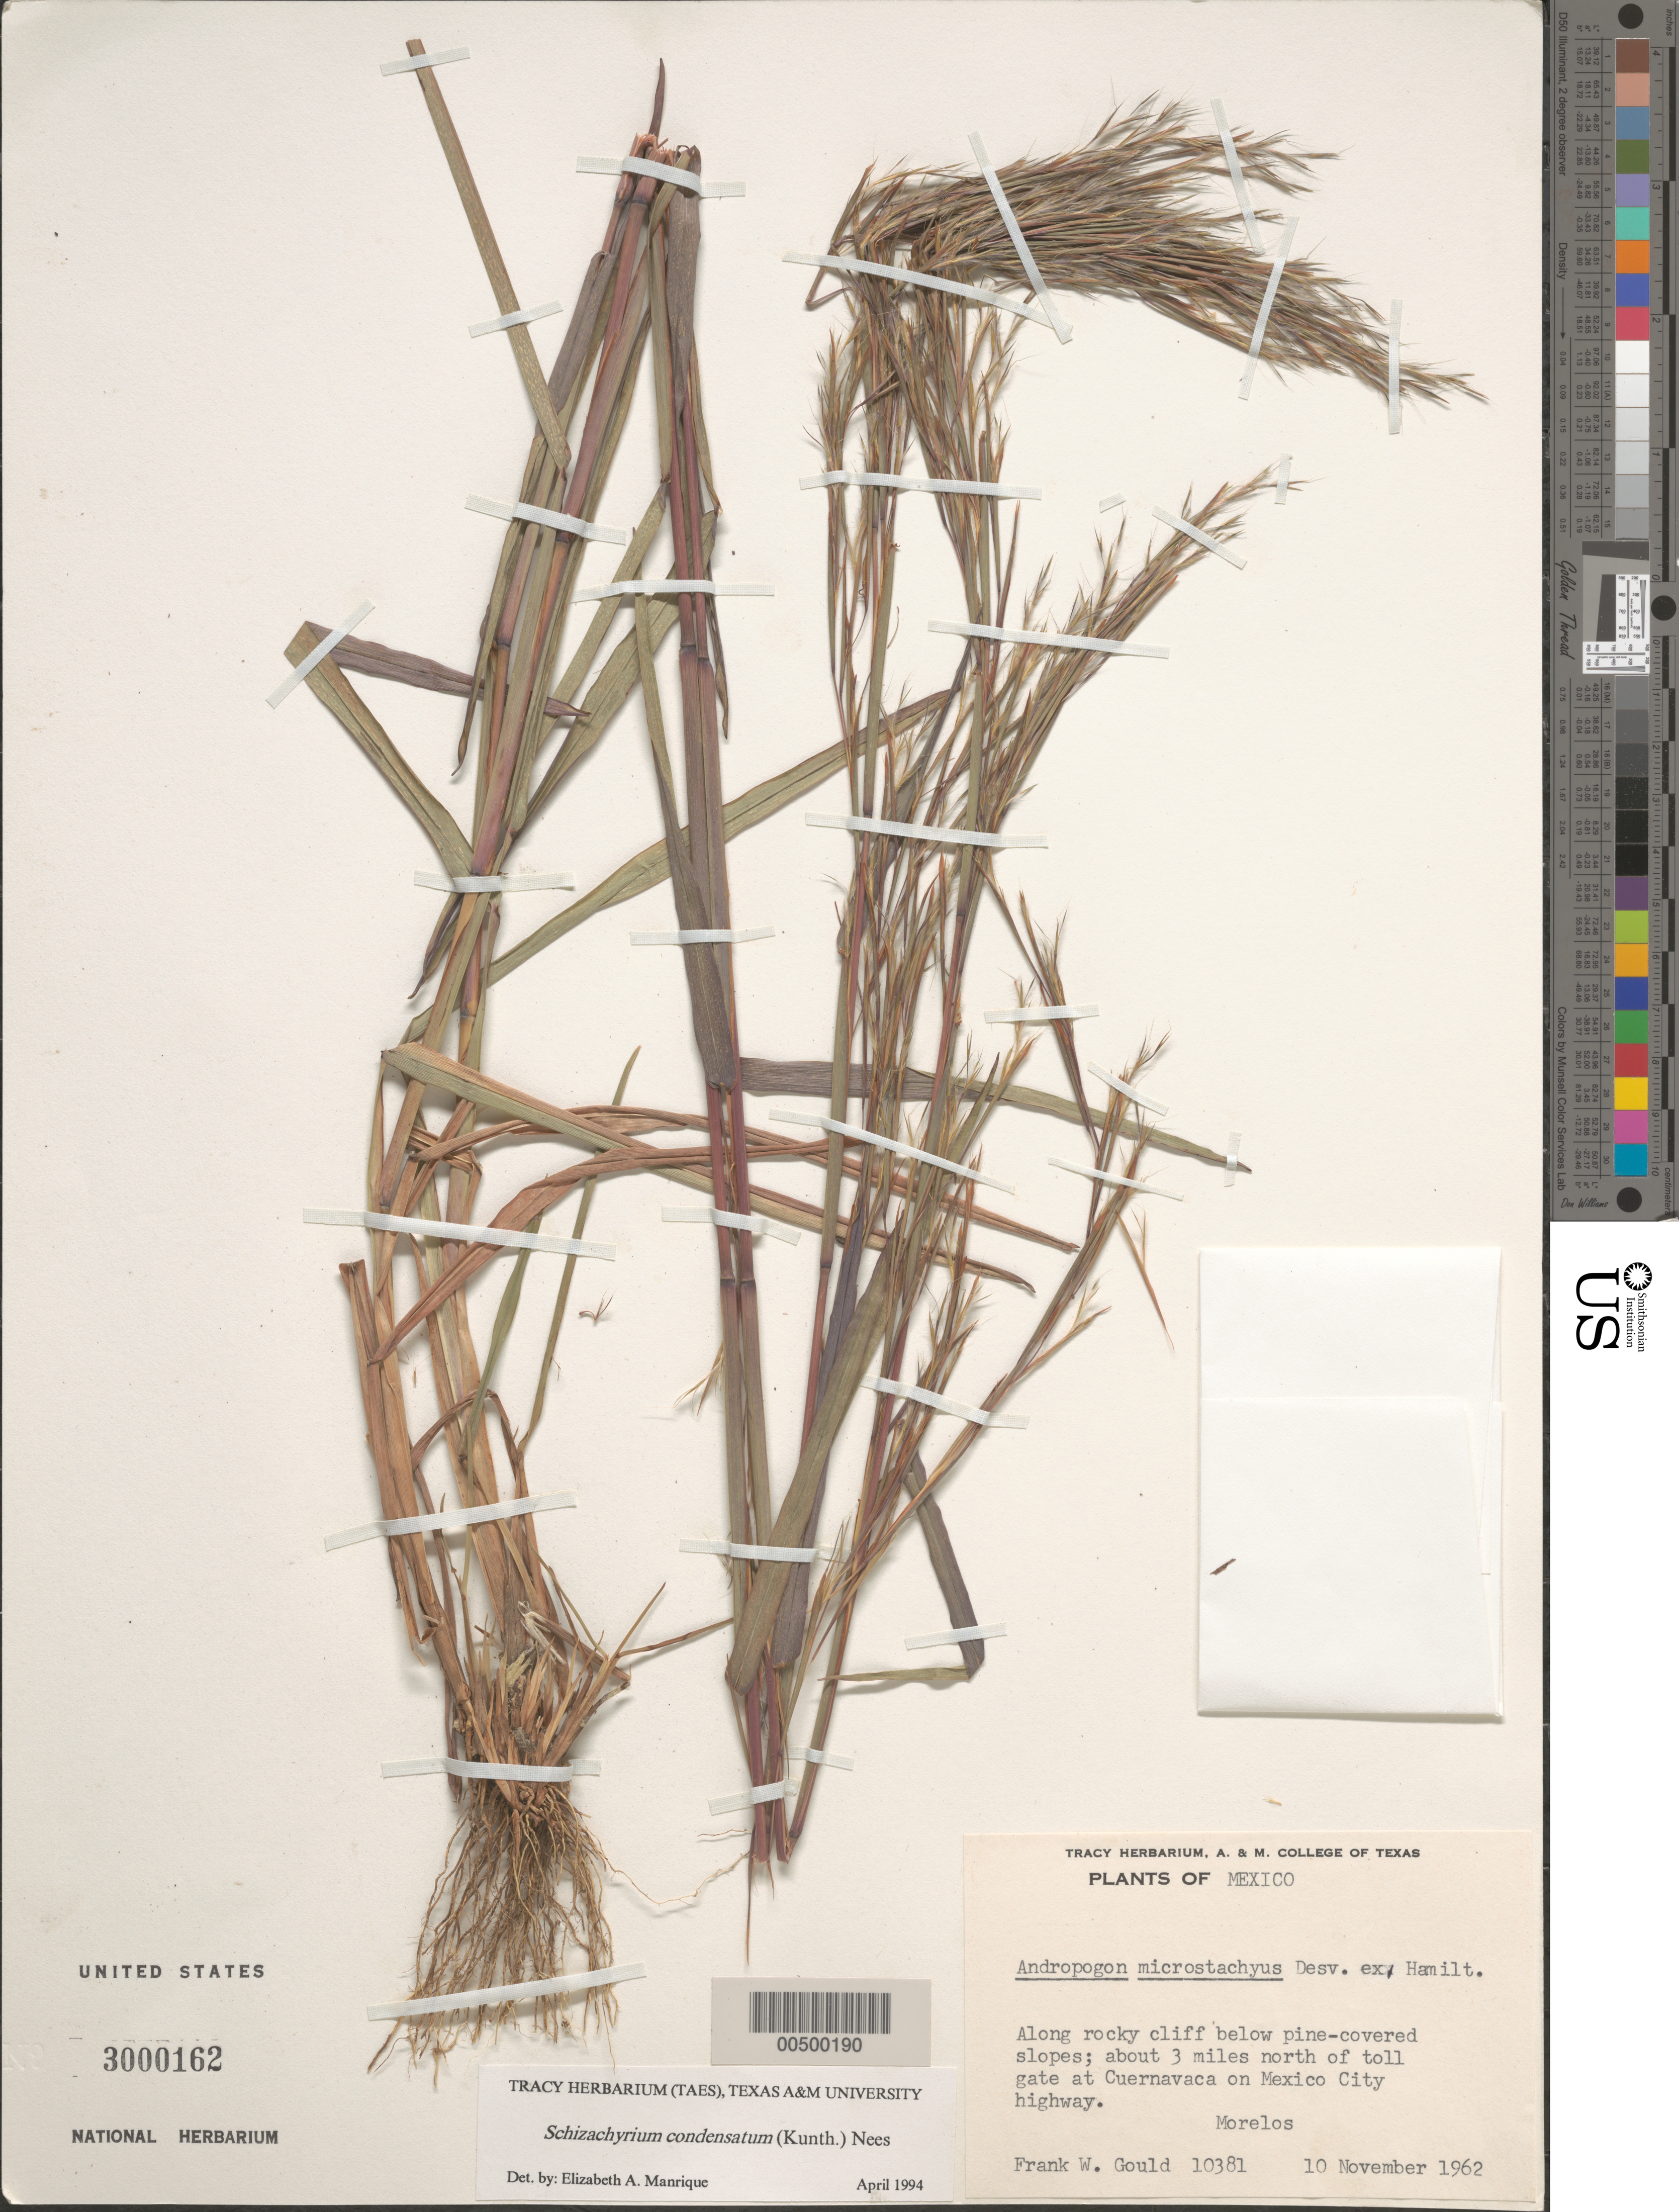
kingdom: Plantae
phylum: Tracheophyta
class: Liliopsida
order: Poales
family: Poaceae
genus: Schizachyrium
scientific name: Schizachyrium condensatum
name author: (Kunth) Nees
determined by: Manrique, E. A.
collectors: F. W. Gould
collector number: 10381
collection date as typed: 10 Nov 1962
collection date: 1962-11-10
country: Mexico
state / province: Morelos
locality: About 3 mi N of toll gate at Cuernavaca on Mexico City Hwy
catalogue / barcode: US 3000162